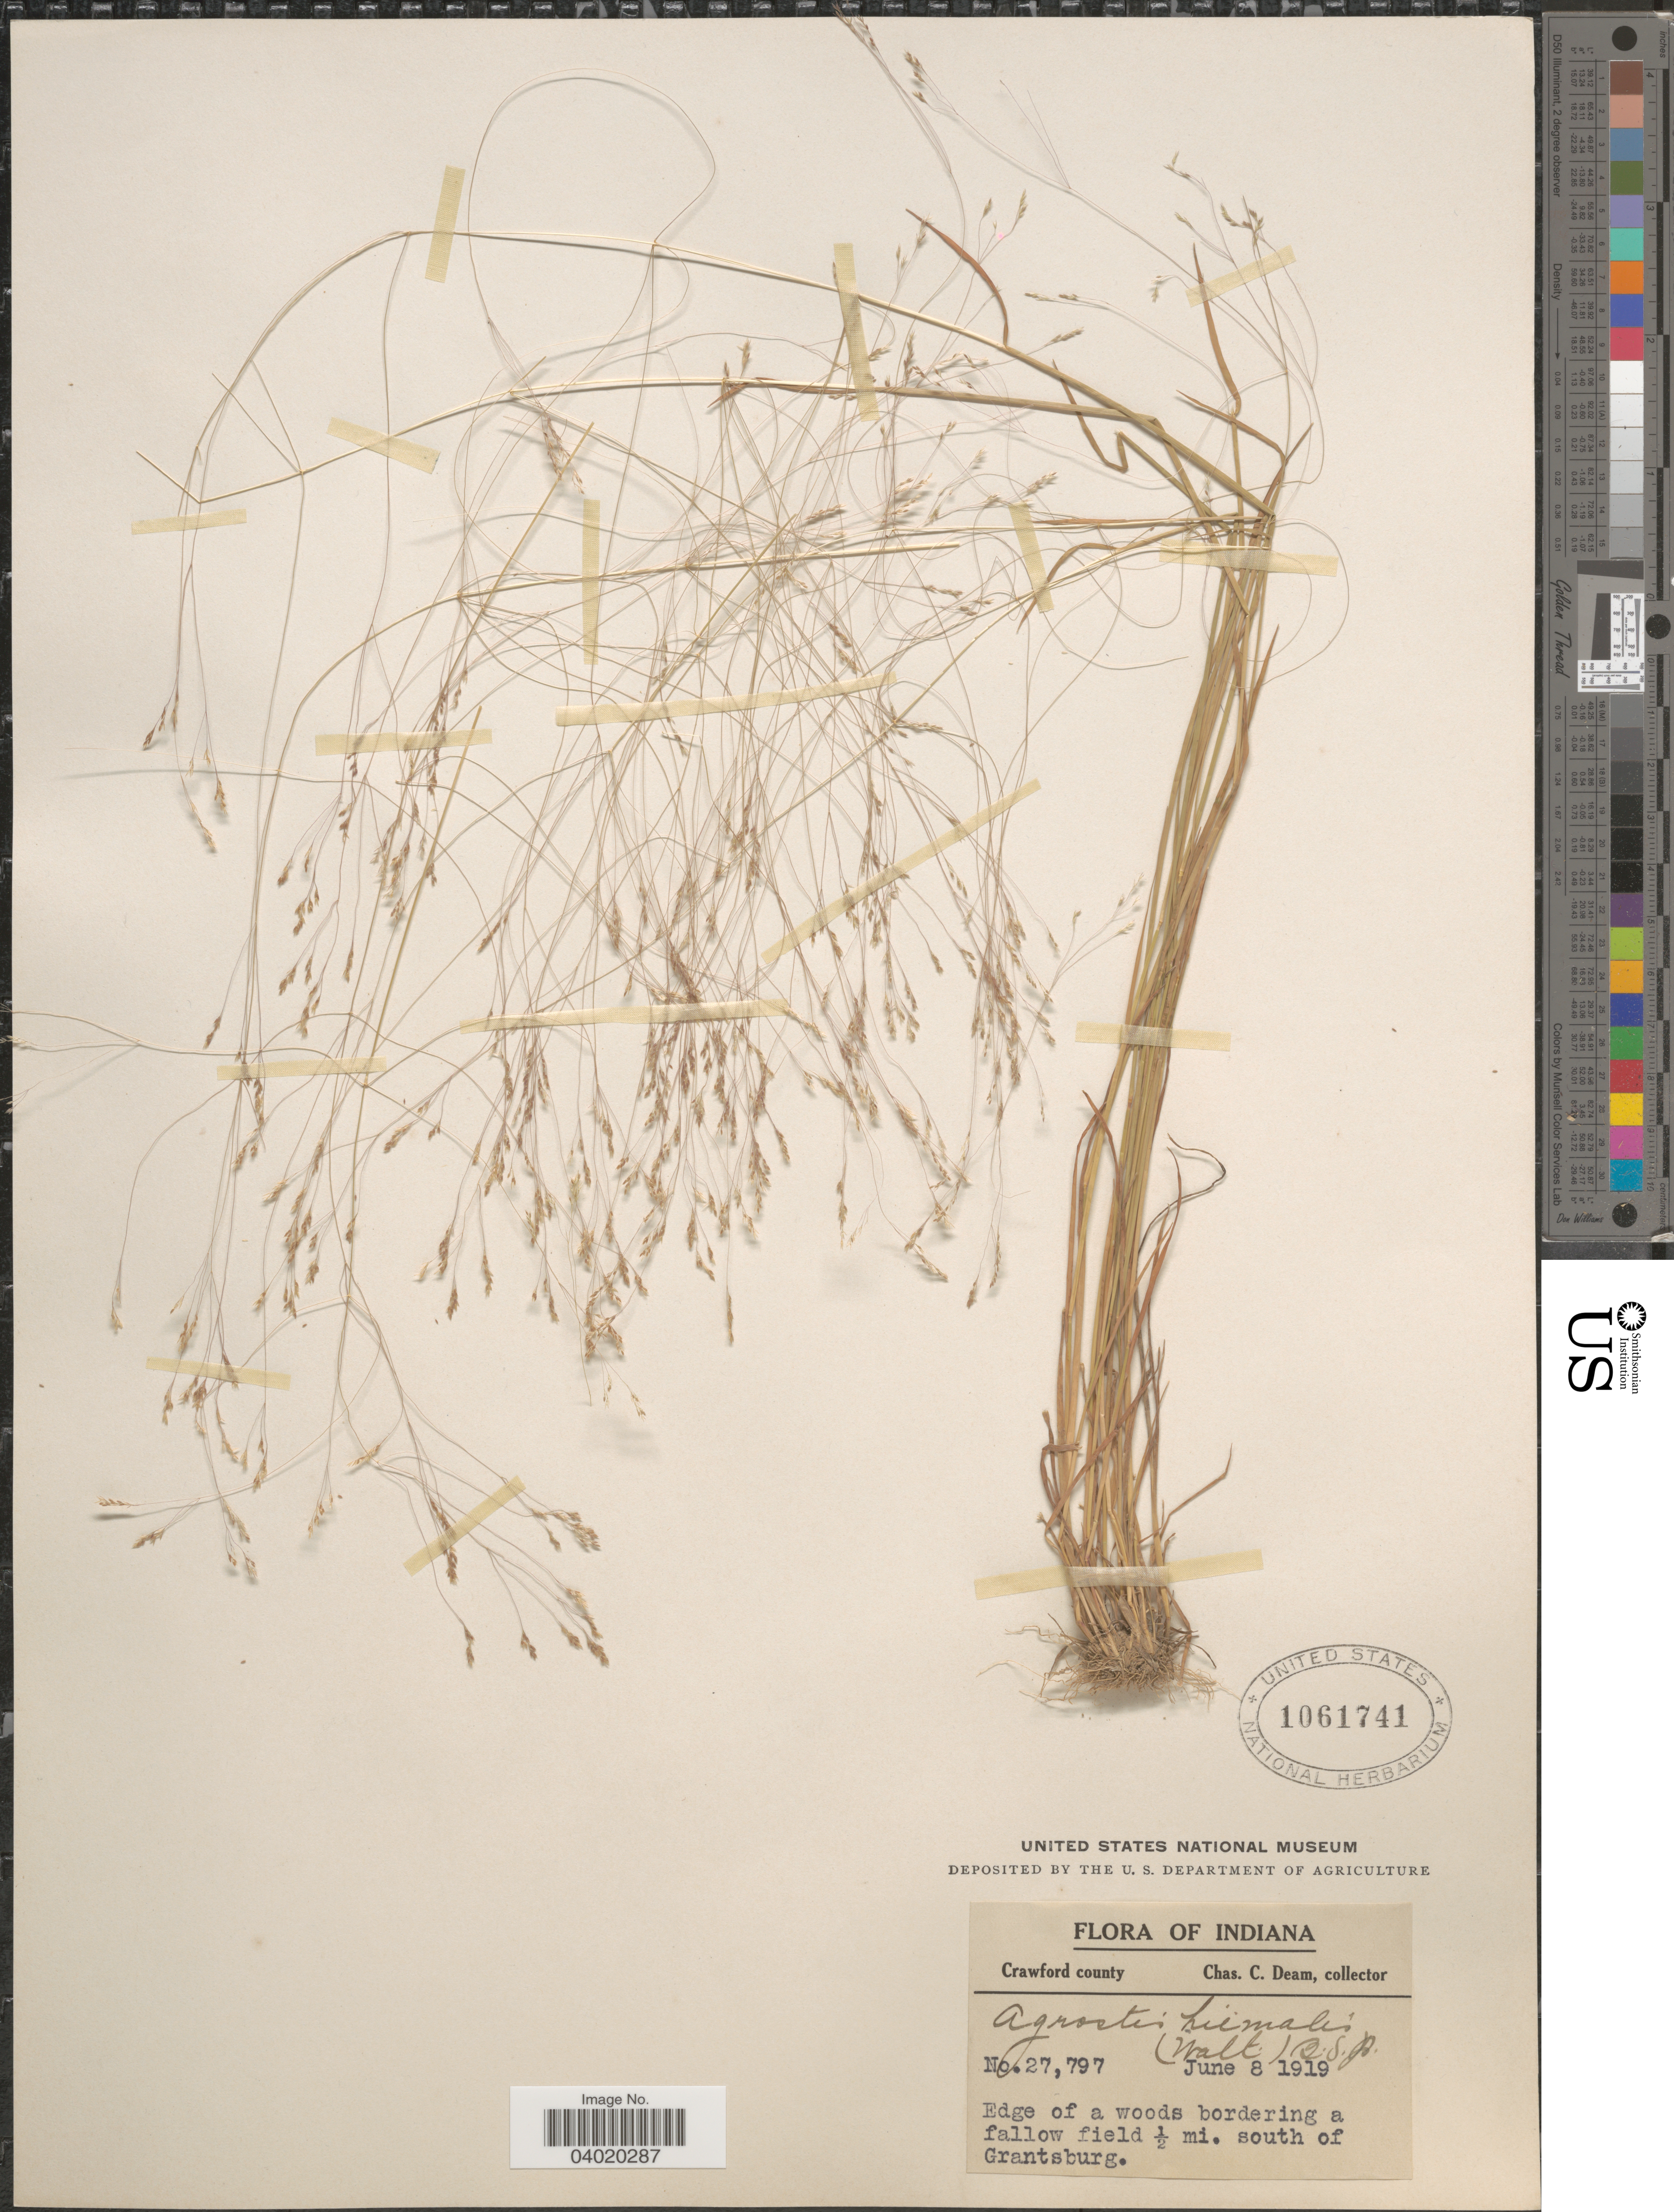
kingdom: Plantae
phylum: Tracheophyta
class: Liliopsida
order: Poales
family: Poaceae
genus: Agrostis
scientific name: Agrostis hyemalis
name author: (Walter) Britton et al.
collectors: C. C. Deam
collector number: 27797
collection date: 1919-06-08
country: United States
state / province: Indiana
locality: Crawford county. Bordering a fallow field ½ mi. south of Grantsburg.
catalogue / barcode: US 1061741